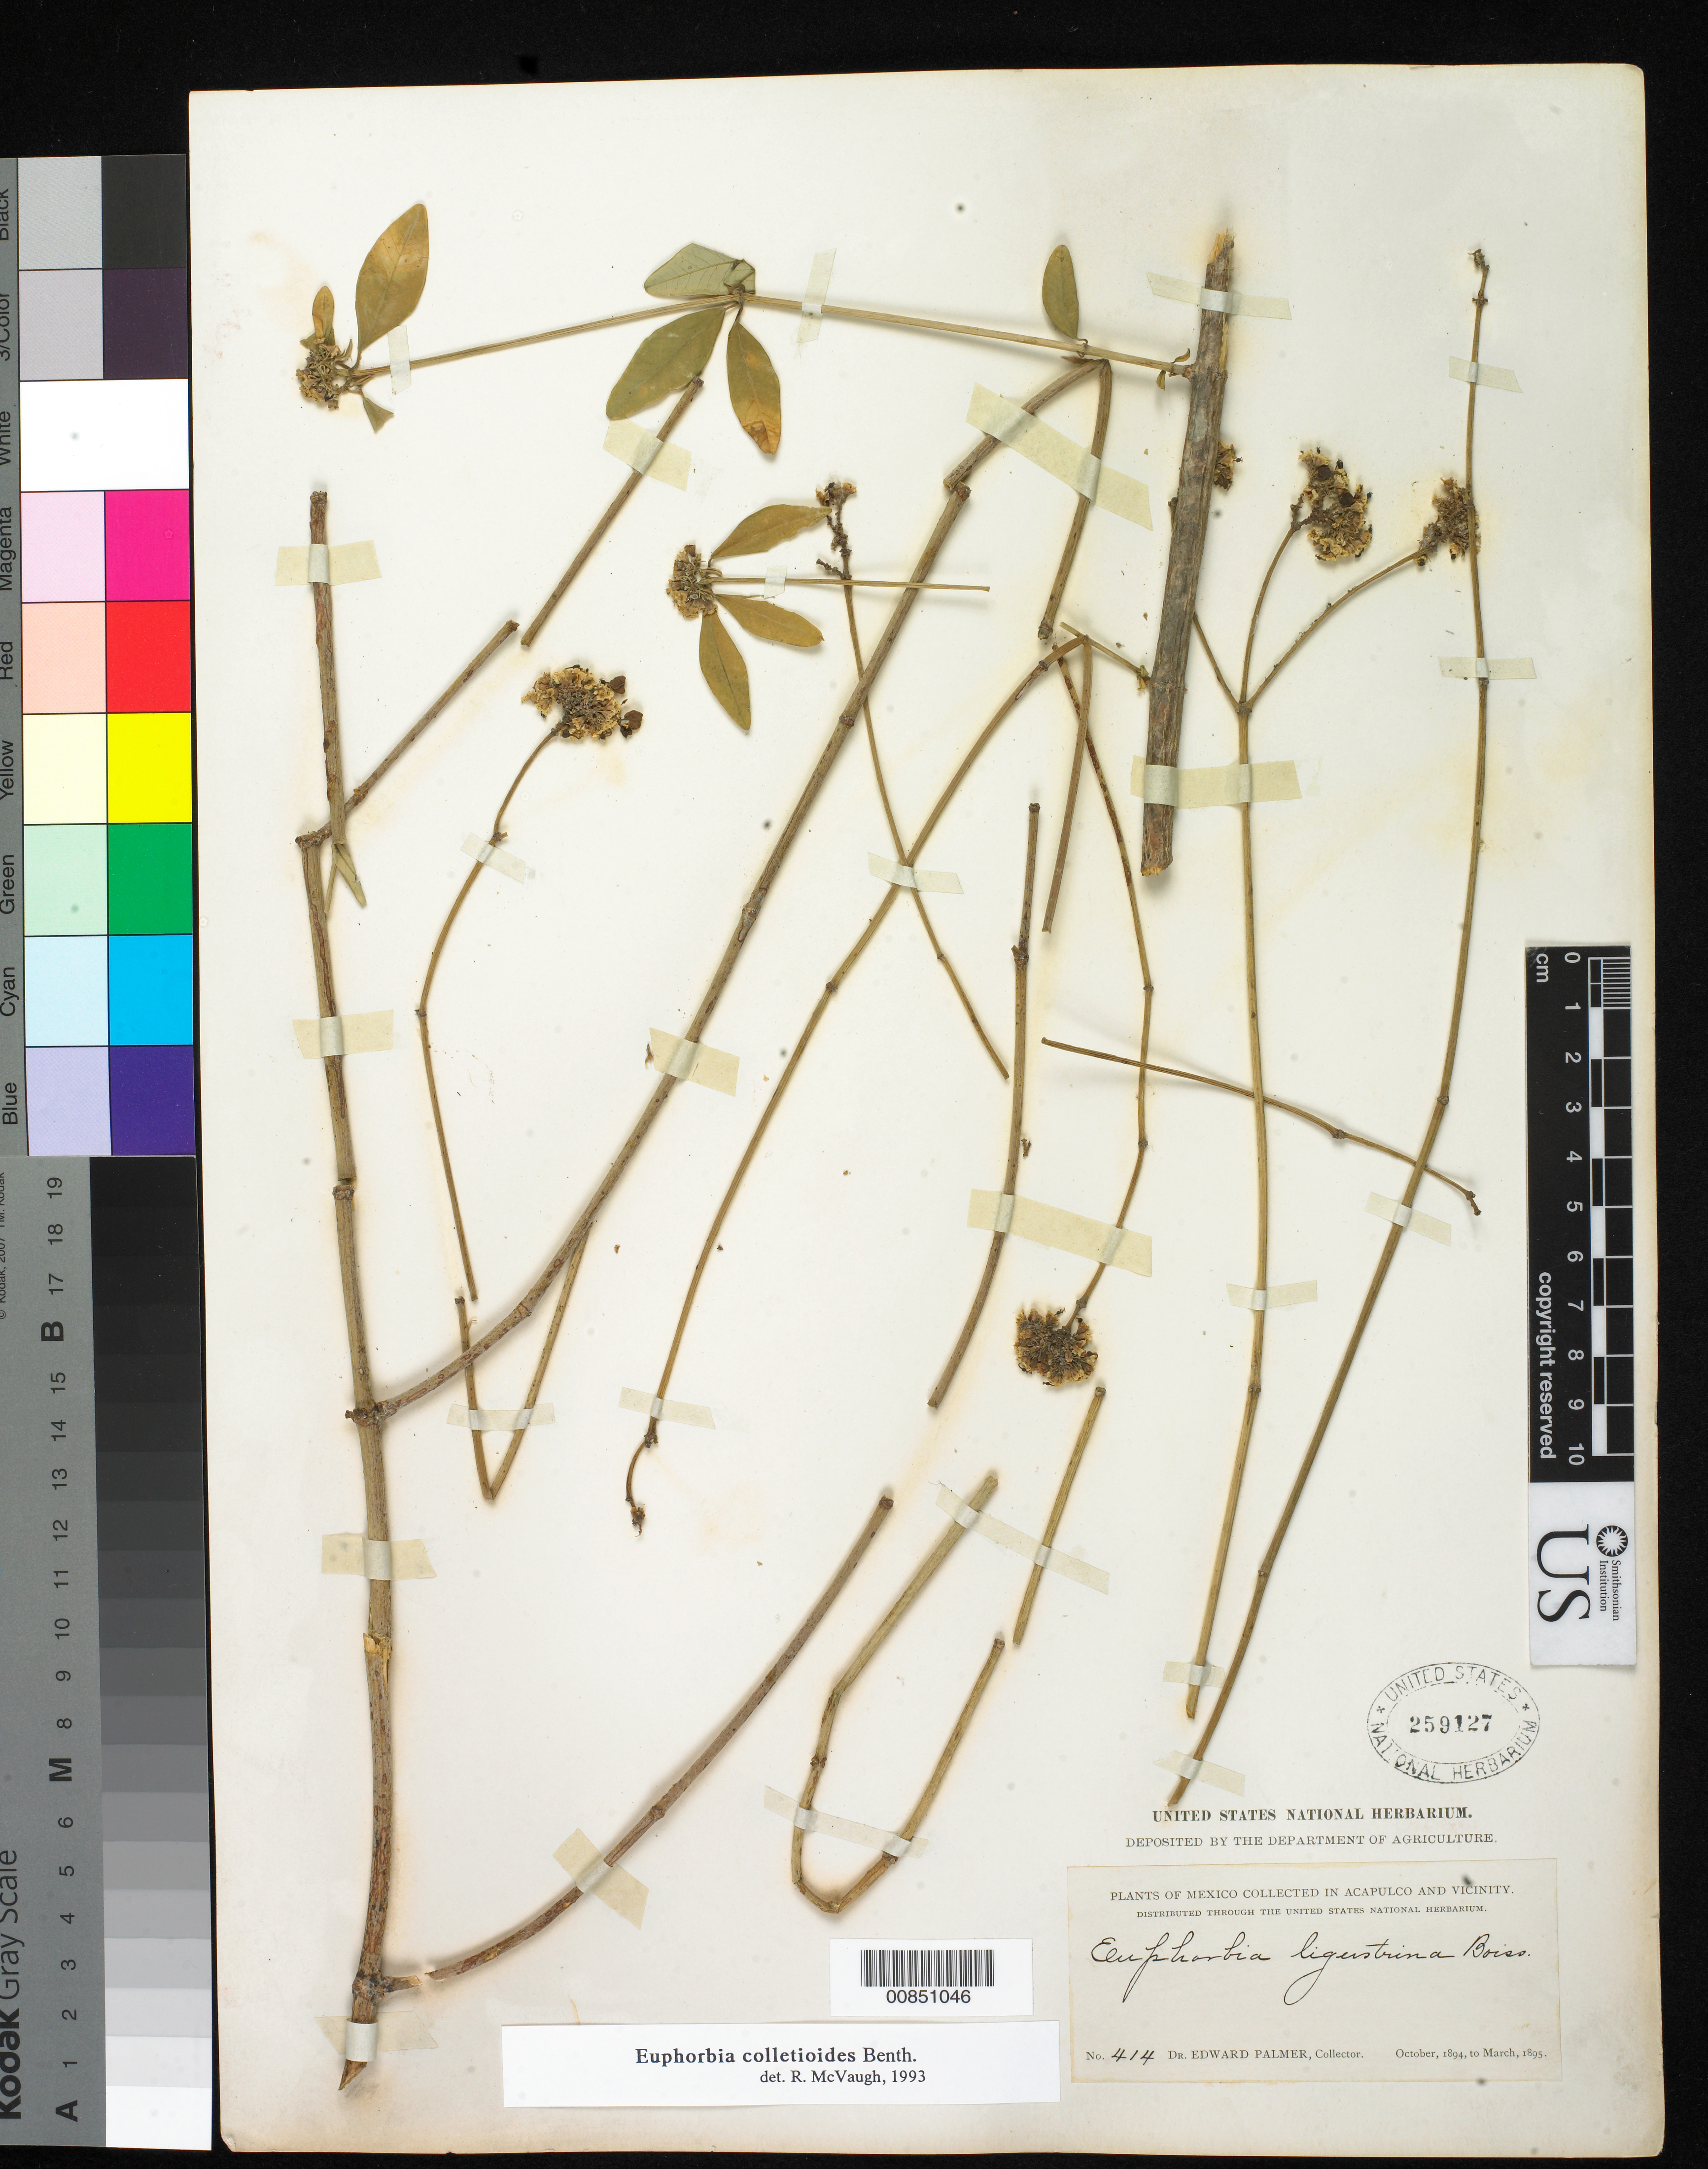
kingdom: Plantae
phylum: Tracheophyta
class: Magnoliopsida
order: Malpighiales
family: Euphorbiaceae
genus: Euphorbia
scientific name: Euphorbia colletioides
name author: Benth.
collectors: E. Palmer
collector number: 414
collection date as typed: Oct 1894 to -- Mar 1895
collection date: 1894-10/1895-03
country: Mexico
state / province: Guerrero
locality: Acapulco, Guerrero and vicinity.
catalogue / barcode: US 259127